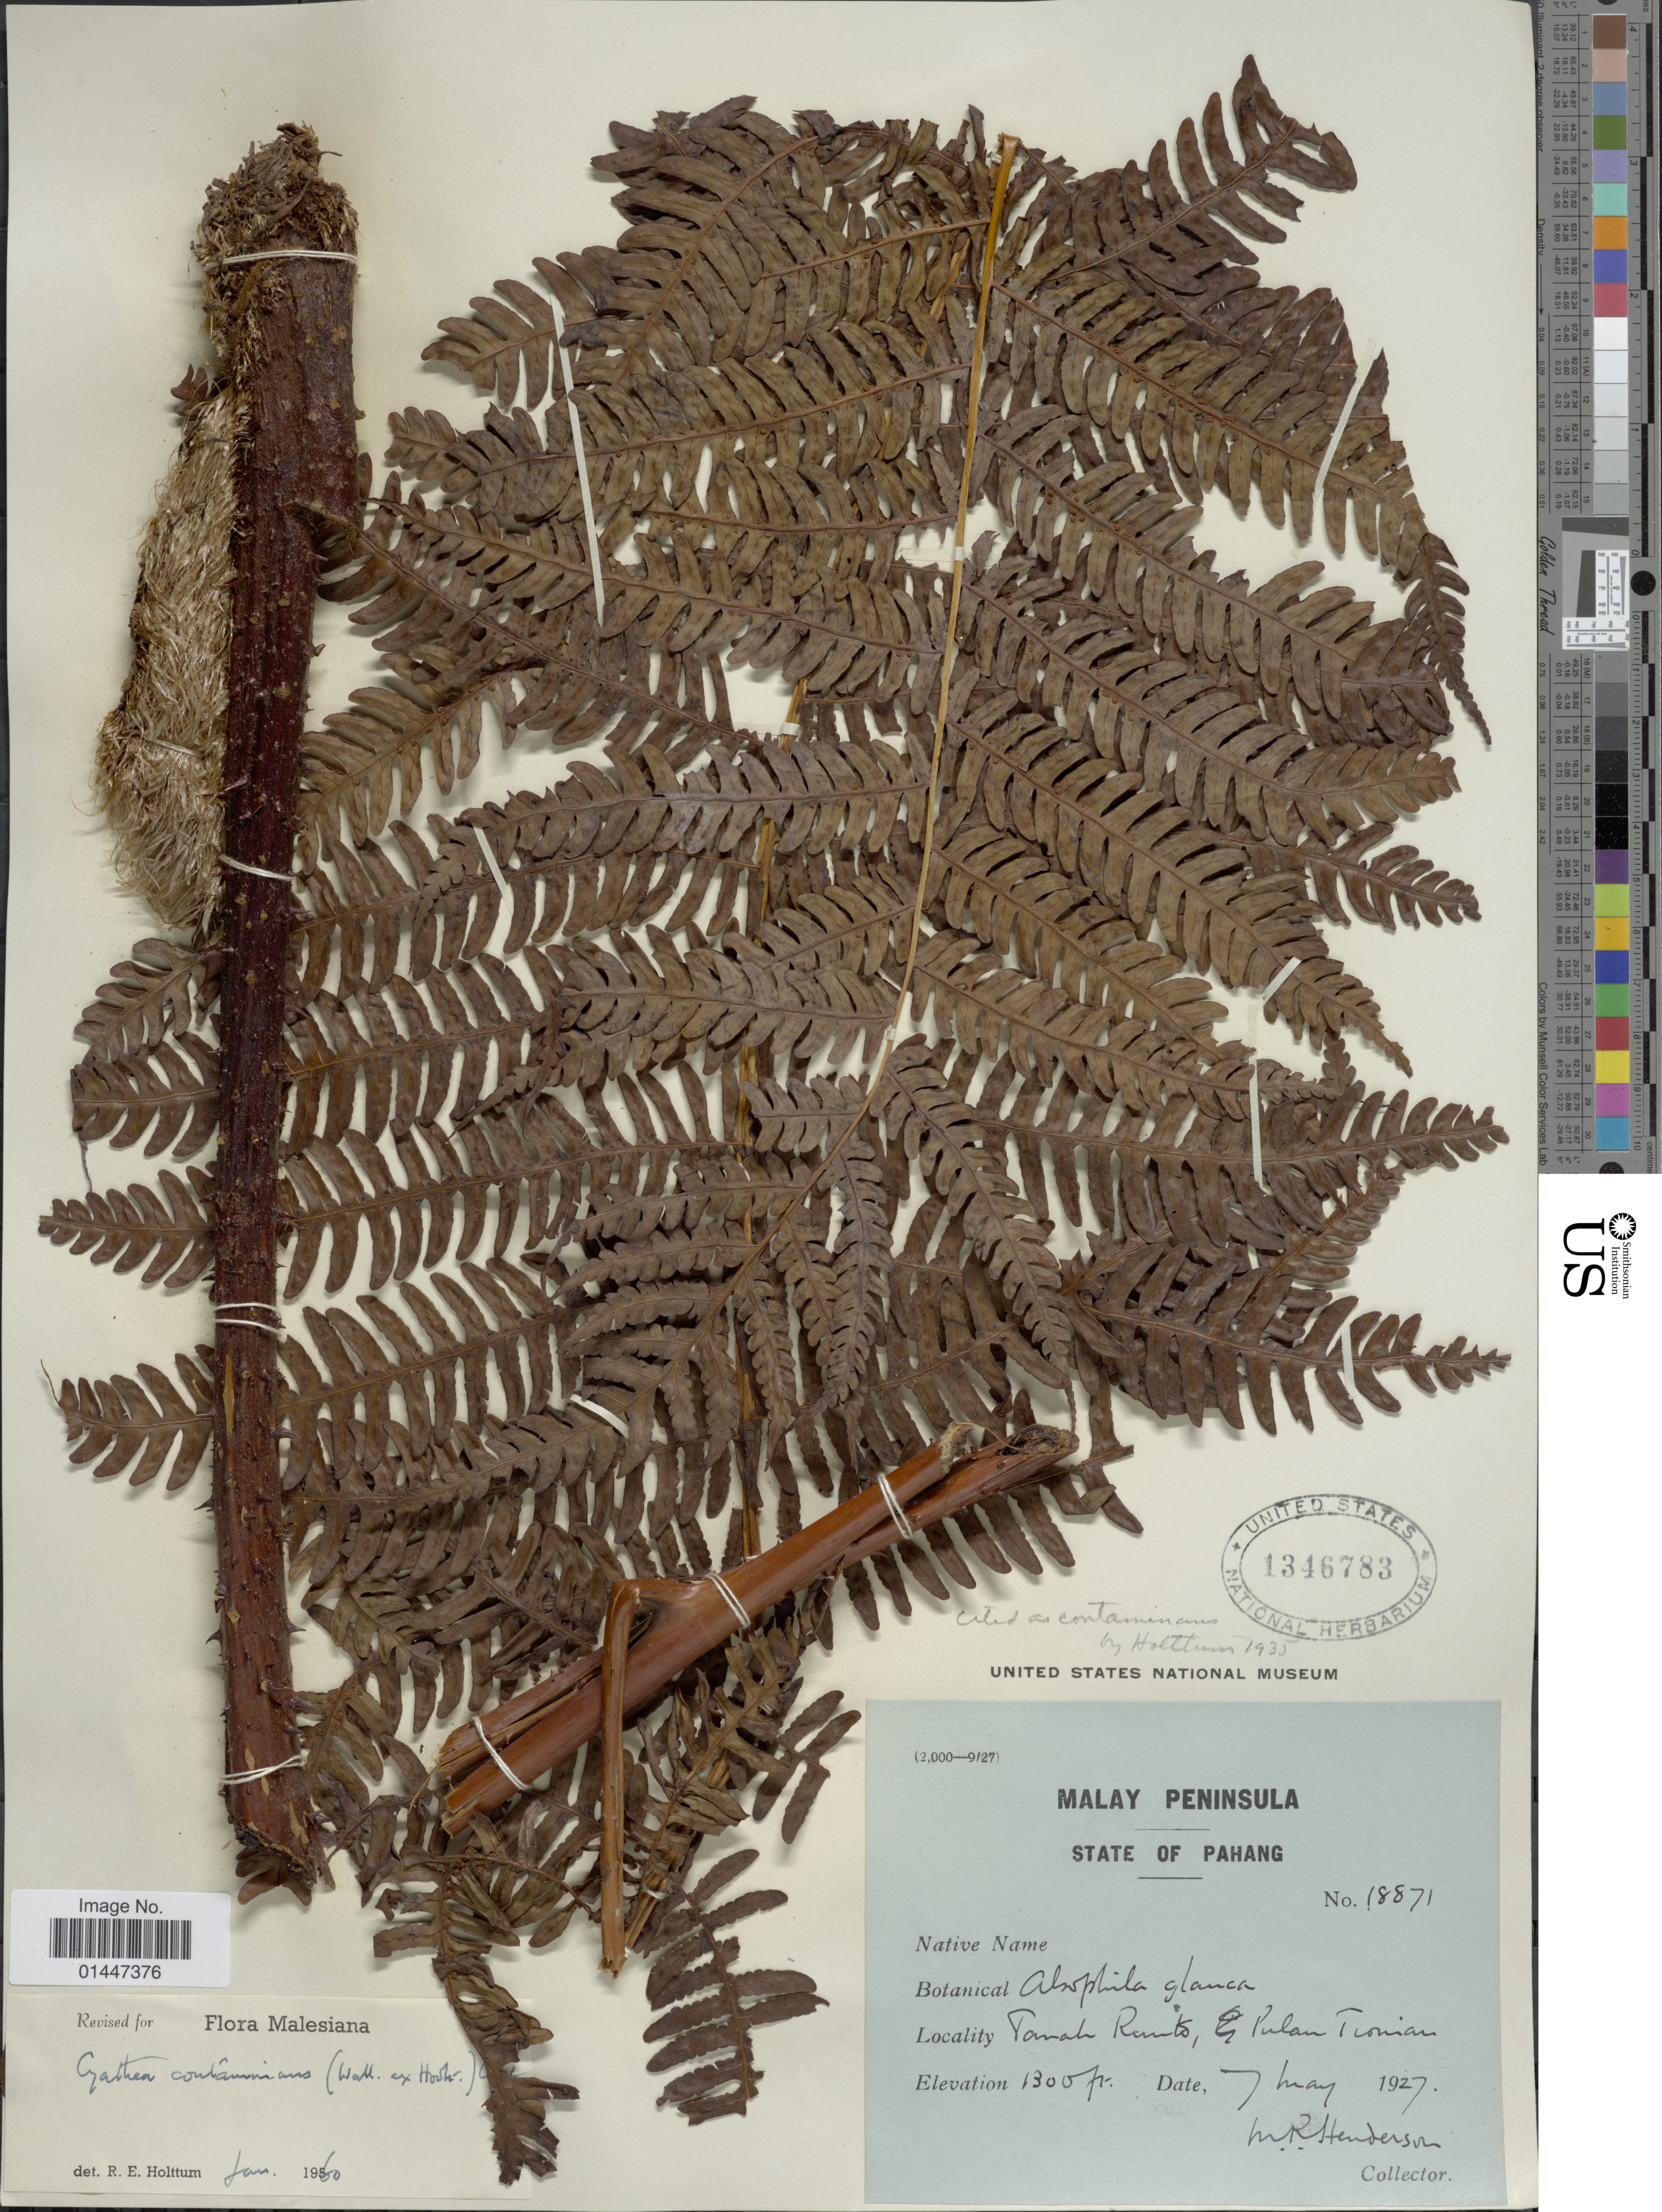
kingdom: Plantae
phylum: Tracheophyta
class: Polypodiopsida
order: Cyatheales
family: Cyatheaceae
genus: Sphaeropteris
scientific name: Sphaeropteris glauca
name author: (Blume) R.M. Tryon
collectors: M. Henderson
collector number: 18871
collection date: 1927-05-07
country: Malaysia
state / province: Pahang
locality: Malay Peninsula. State of Pahang. Tamah Ruito, Pulan Tionian [interpreted]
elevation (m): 396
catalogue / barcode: US 1346783